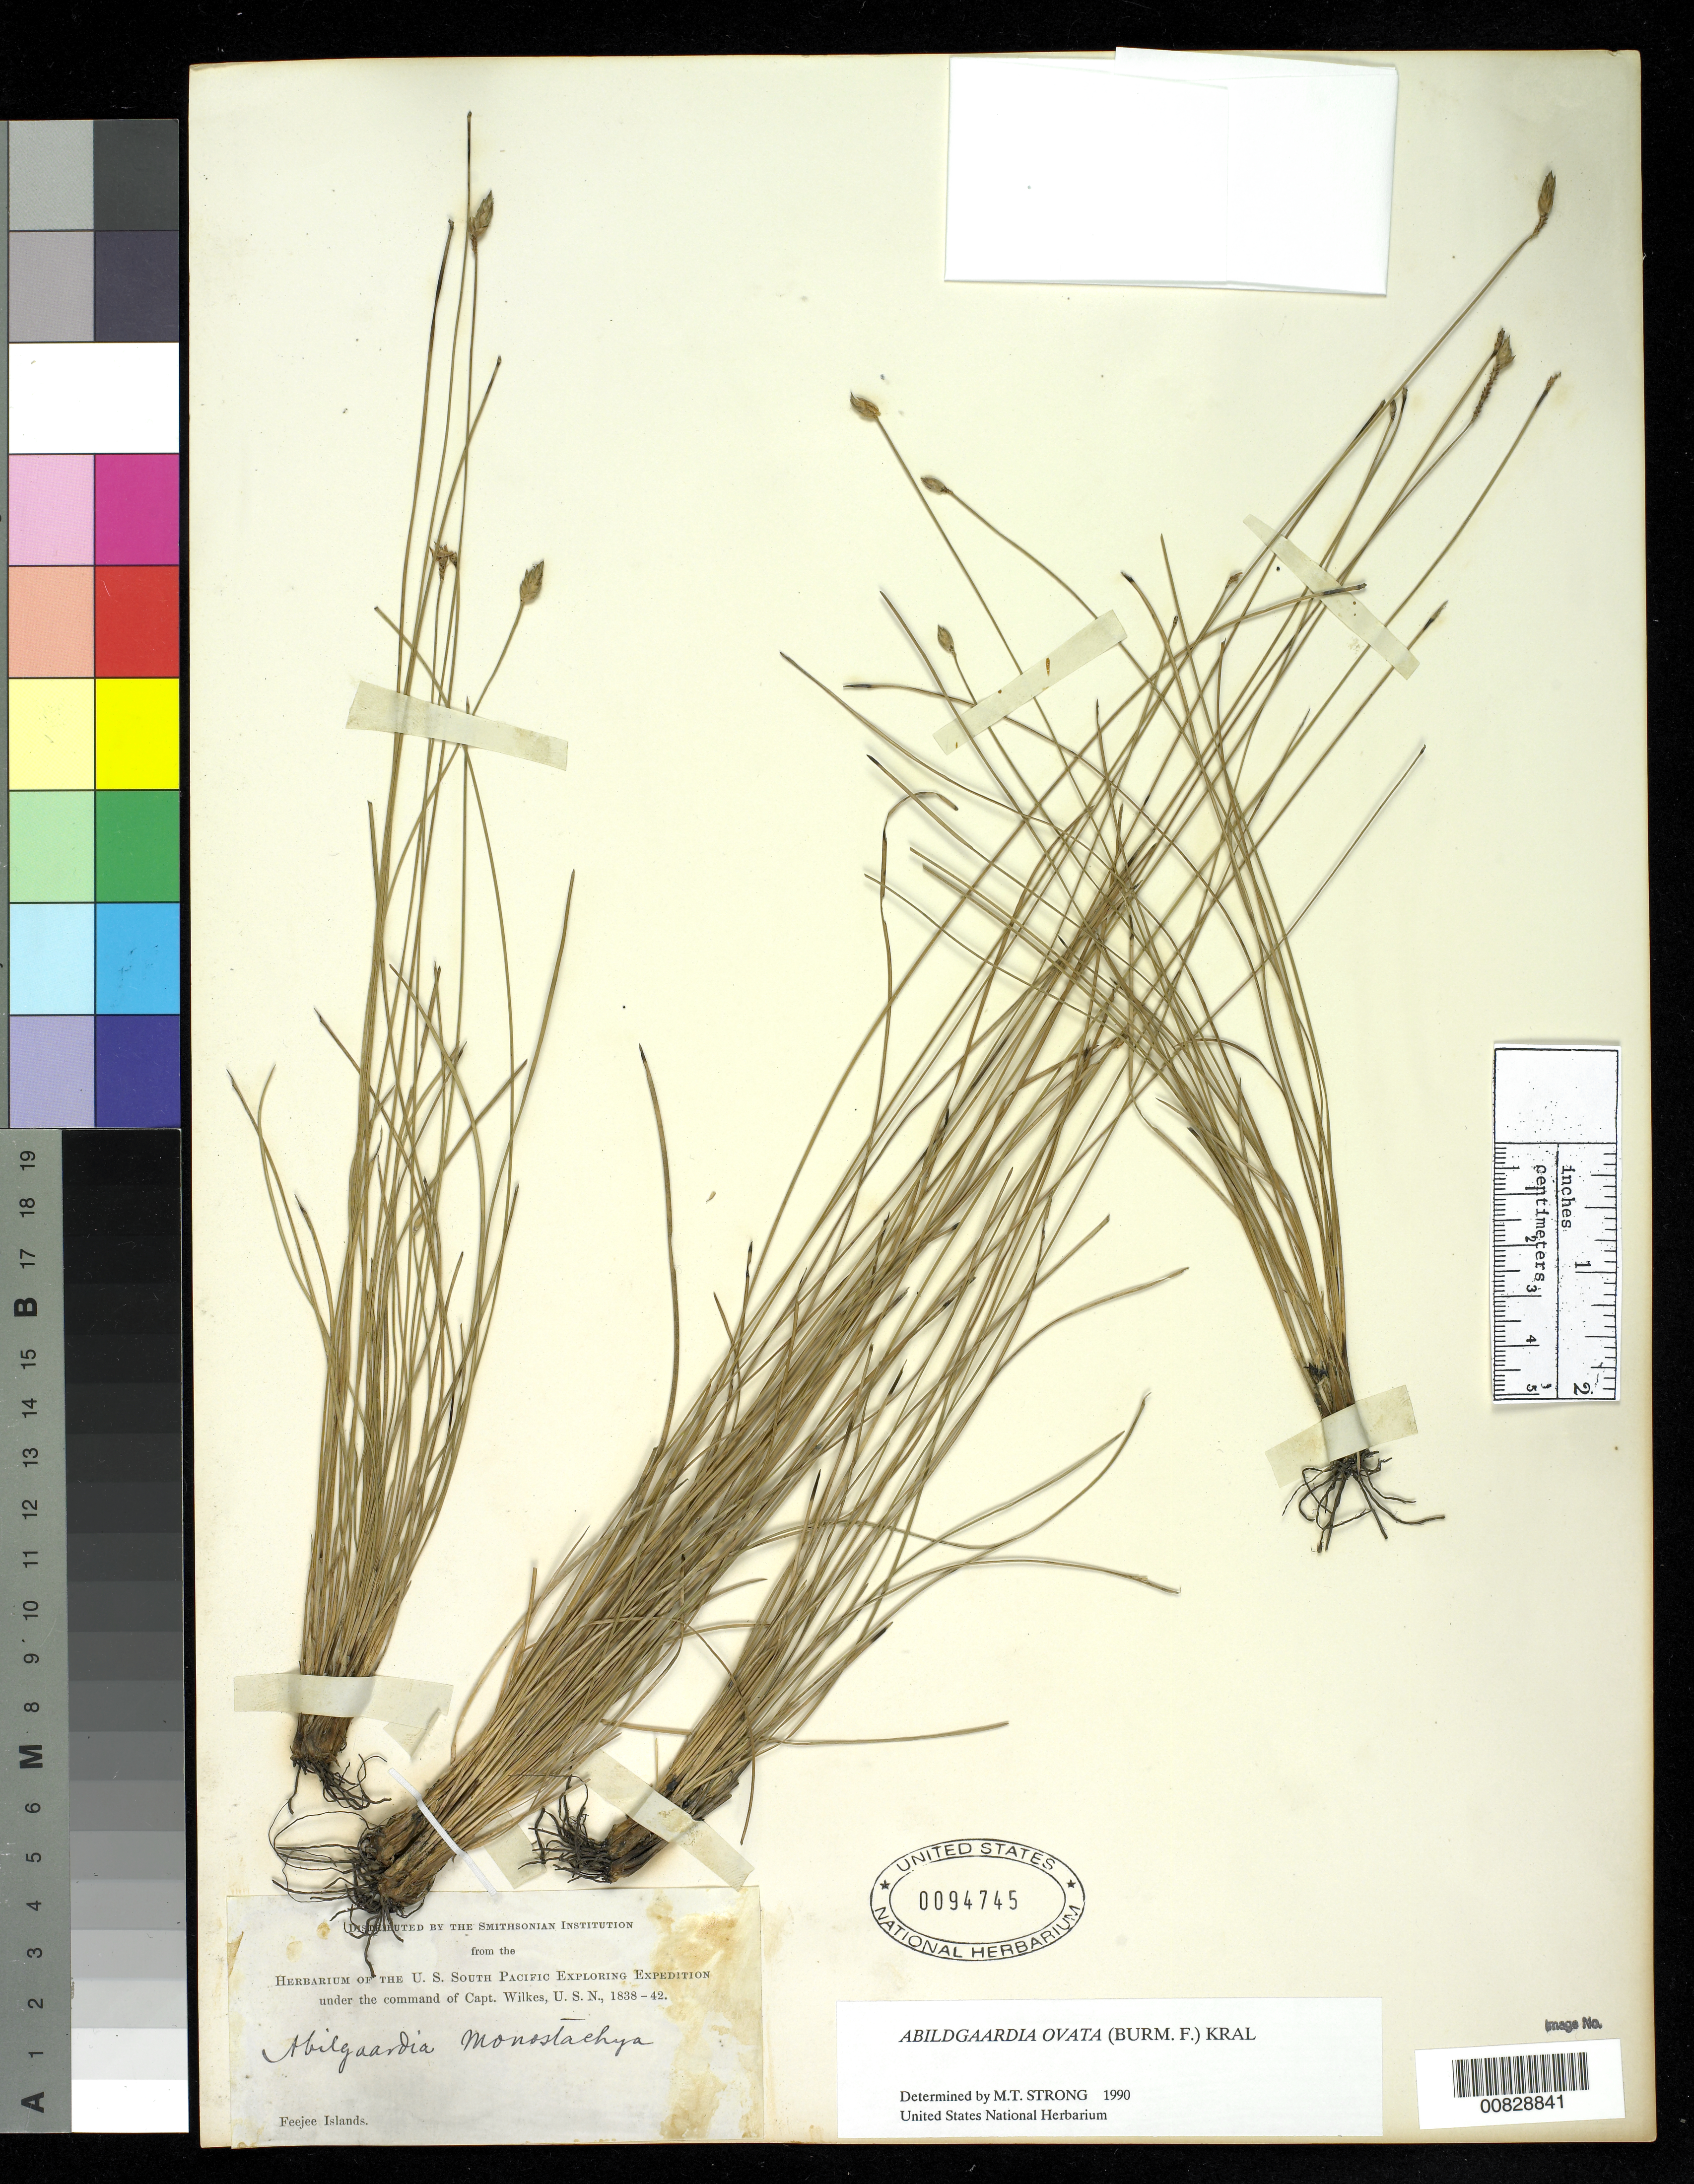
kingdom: Plantae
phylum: Tracheophyta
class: Liliopsida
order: Poales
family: Cyperaceae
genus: Abildgaardia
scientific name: Abildgaardia ovata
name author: (Burm. f.) Kral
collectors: Wilkes Explor. Exped.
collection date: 1838/1842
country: Fiji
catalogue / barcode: US 94745